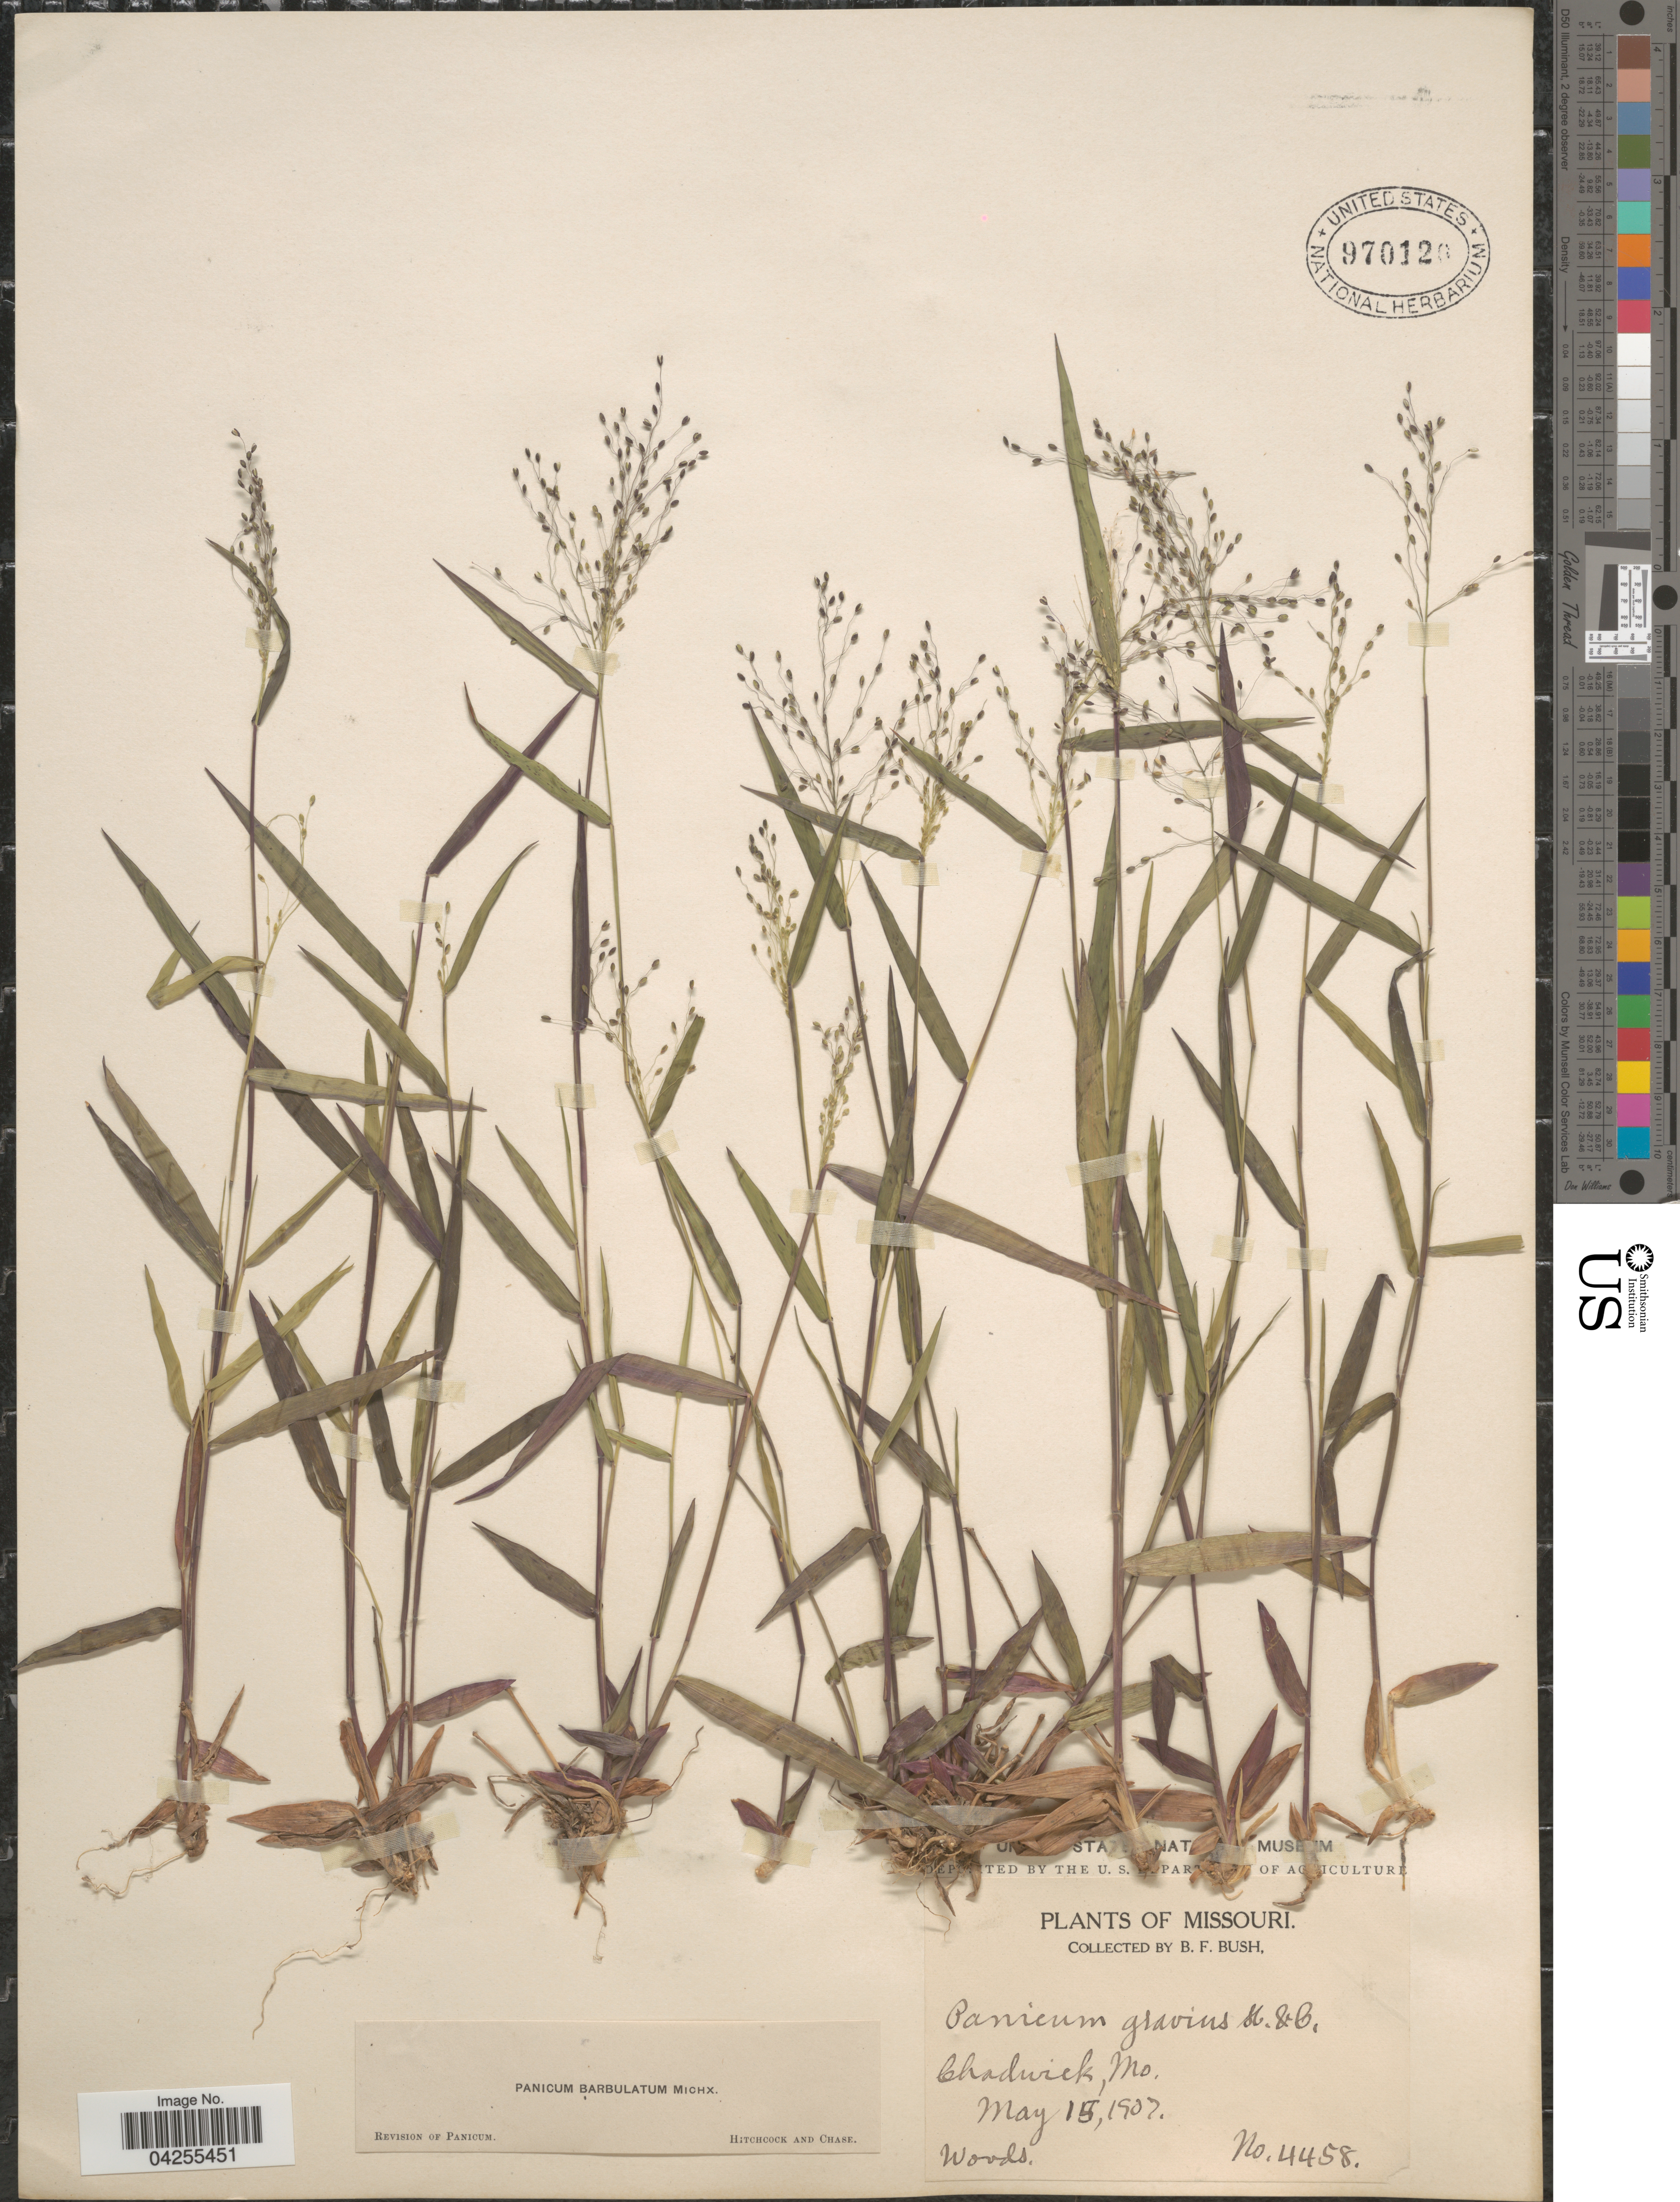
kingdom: Plantae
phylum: Tracheophyta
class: Liliopsida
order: Poales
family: Poaceae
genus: Dichanthelium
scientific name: Dichanthelium dichotomum var. dichotomum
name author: (L.) Gould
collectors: B. F. Bush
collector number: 4458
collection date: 1907-05-15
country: United States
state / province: Missouri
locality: Chadwick.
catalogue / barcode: US 970120